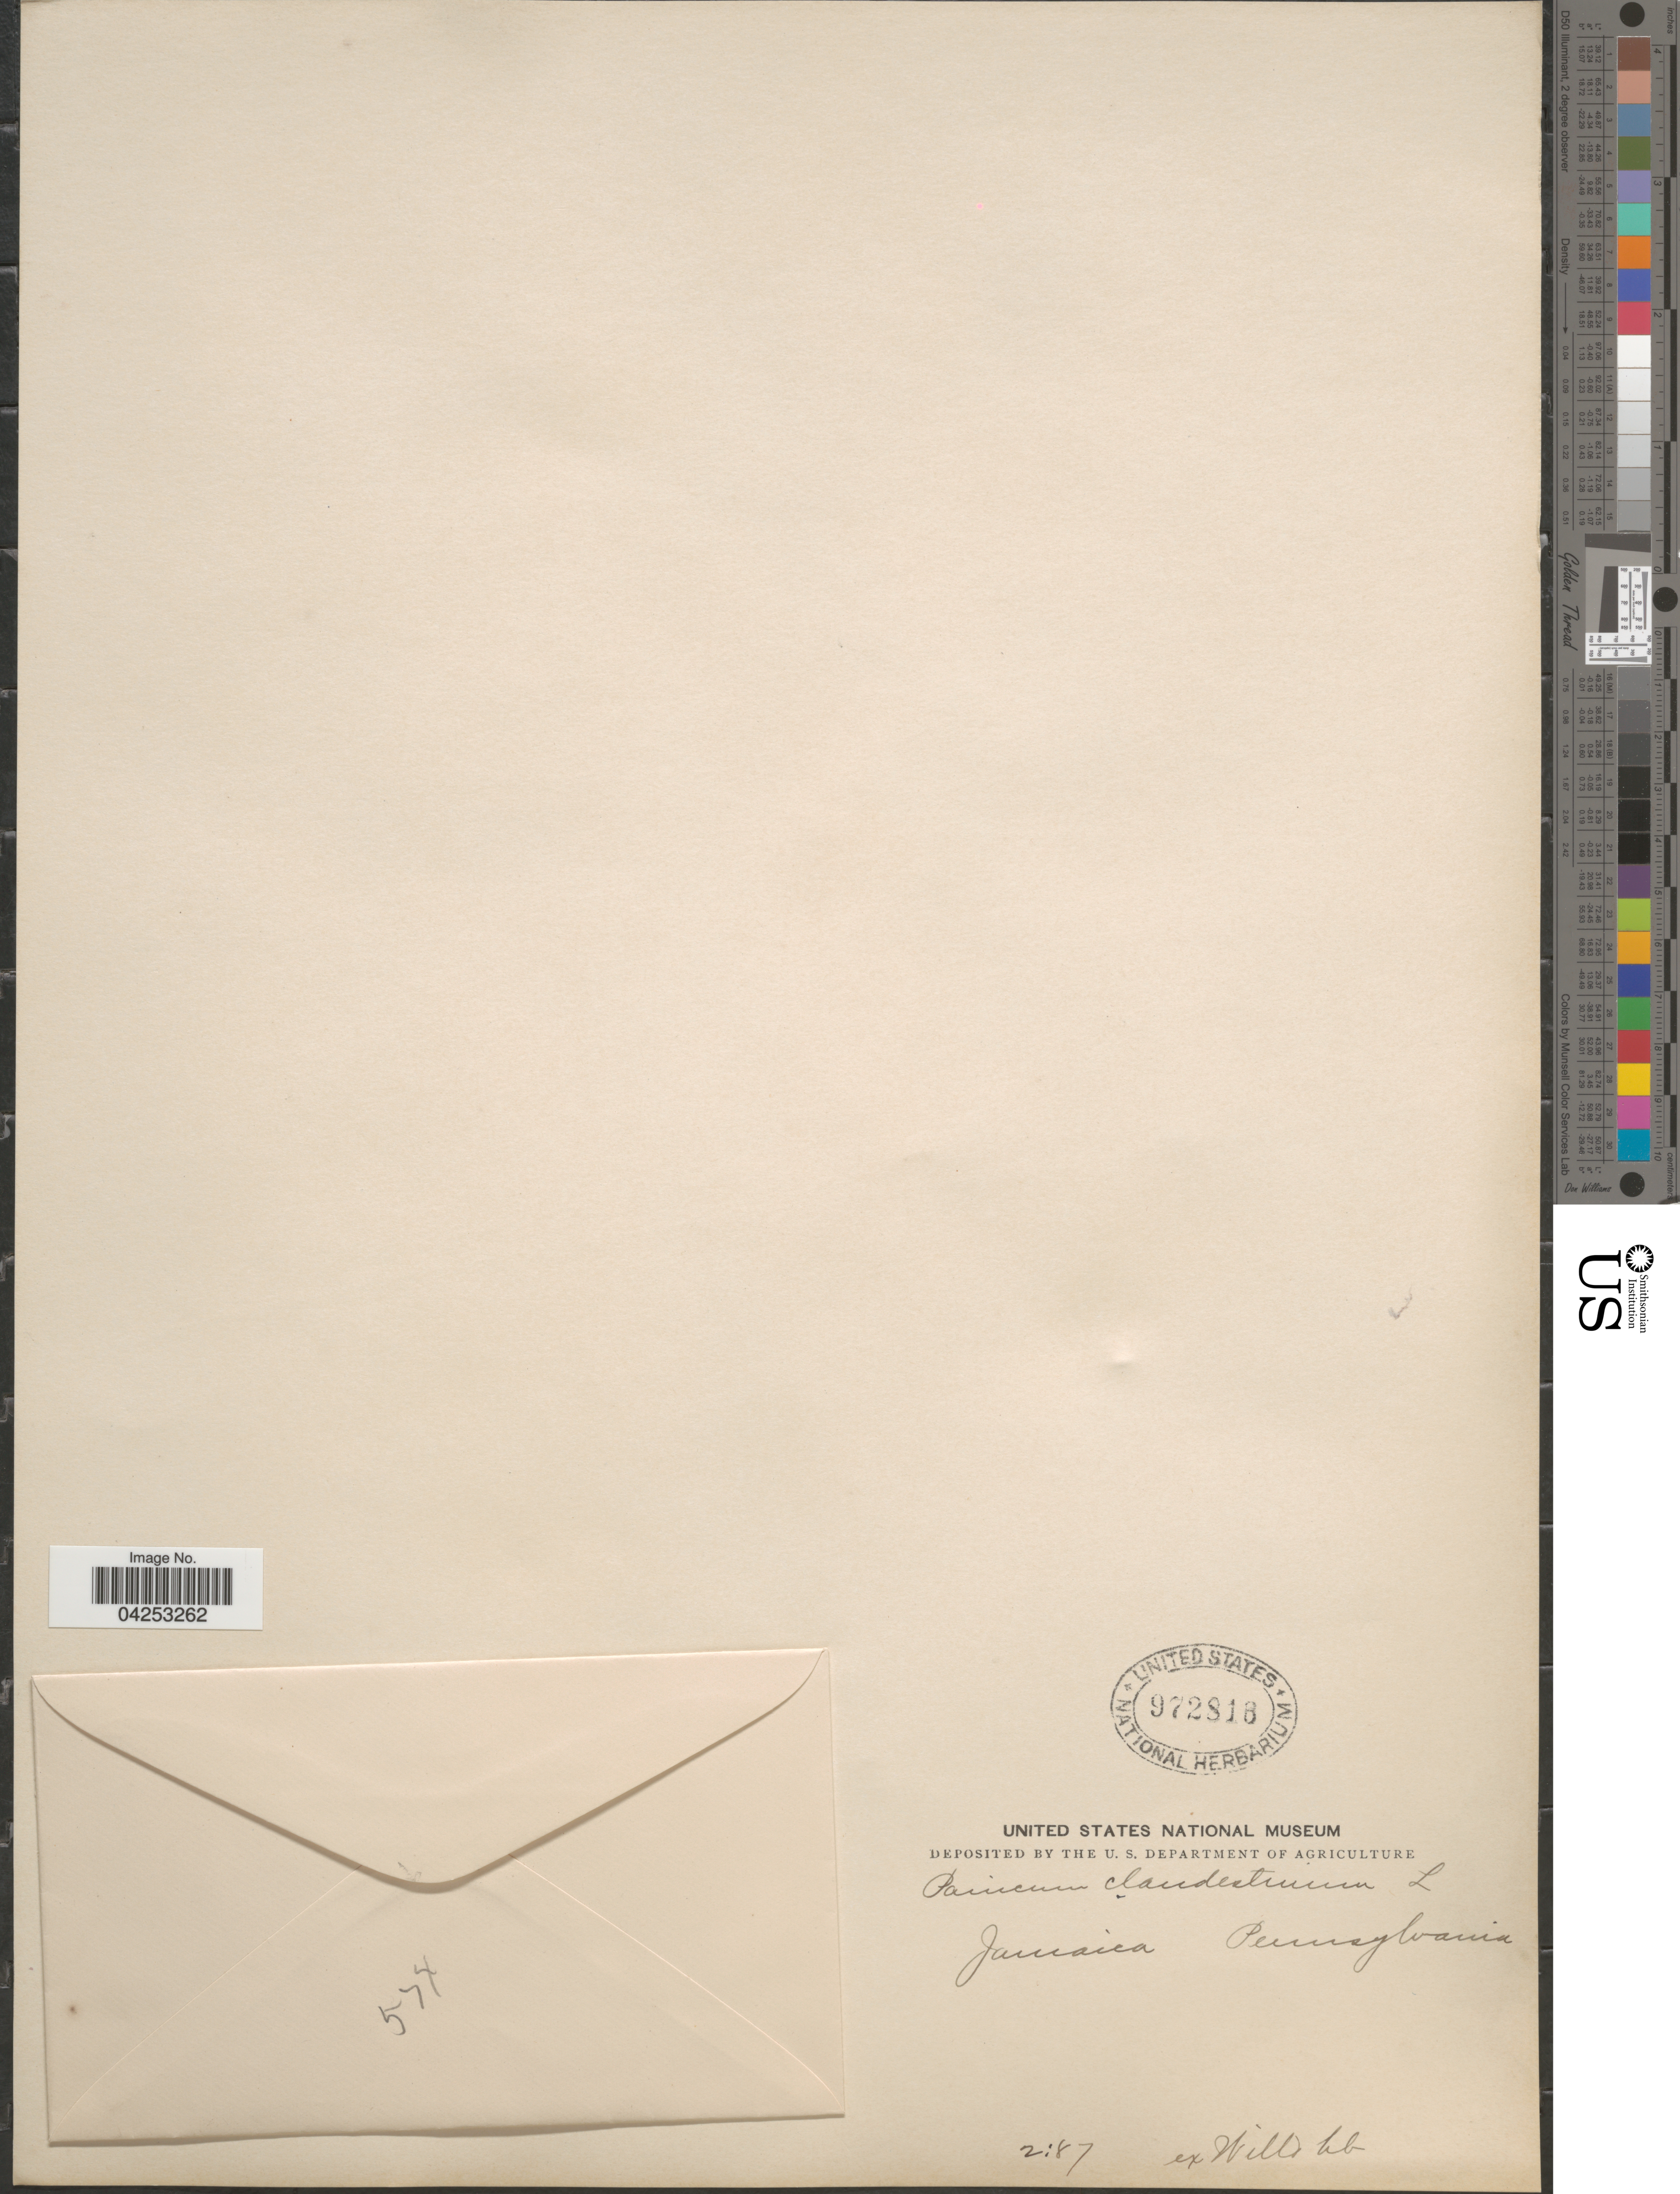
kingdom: Plantae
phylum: Tracheophyta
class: Liliopsida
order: Poales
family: Poaceae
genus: Dichanthelium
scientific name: Dichanthelium clandestinum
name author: (L.) Gould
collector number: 574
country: United States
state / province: Pennsylvania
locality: Jamaica.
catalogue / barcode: US 972816